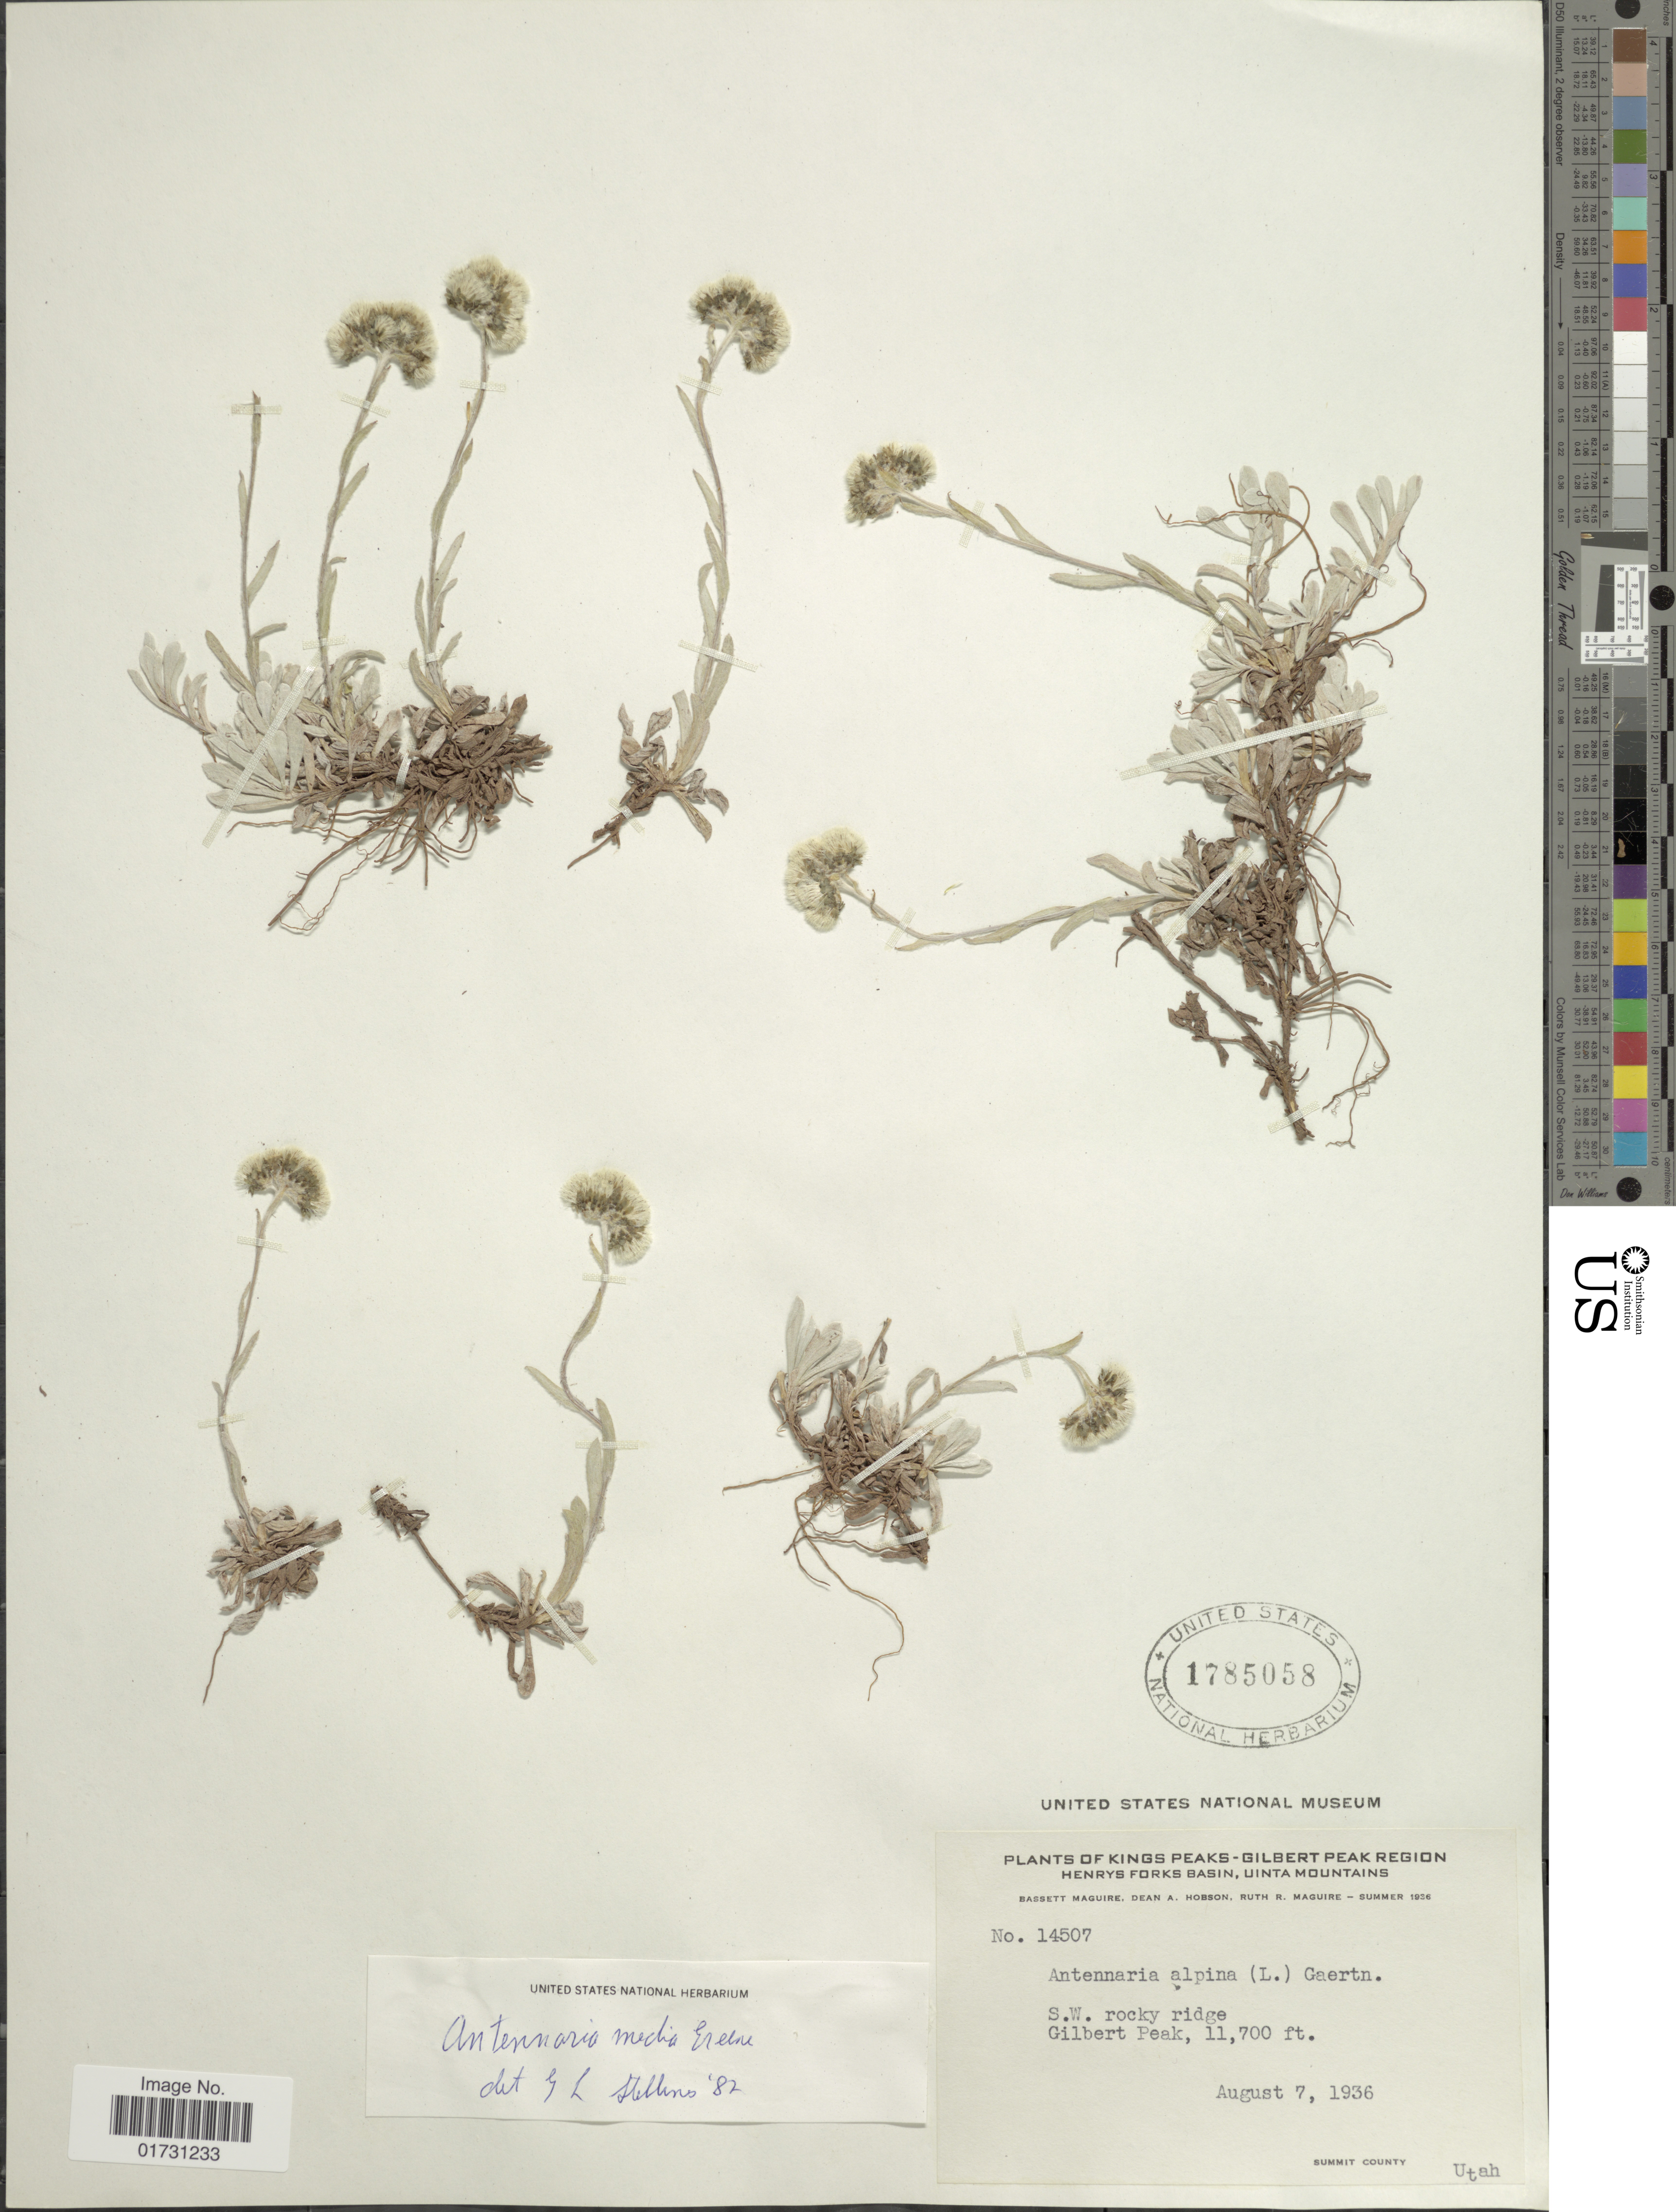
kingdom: Plantae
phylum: Tracheophyta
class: Magnoliopsida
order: Asterales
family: Asteraceae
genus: Antennaria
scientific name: Antennaria media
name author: Greene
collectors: B. Maguire, D. Hobson & R. R. Maguire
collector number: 14507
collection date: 1936-08-07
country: United States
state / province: Idaho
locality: Kings Peaks, Gilbert Peak Region, Henry Forks Basin, Uinta Mountains, S. W. rocky ridges, Gilbert Peak , Summit County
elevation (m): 3566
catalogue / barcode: US 1785058